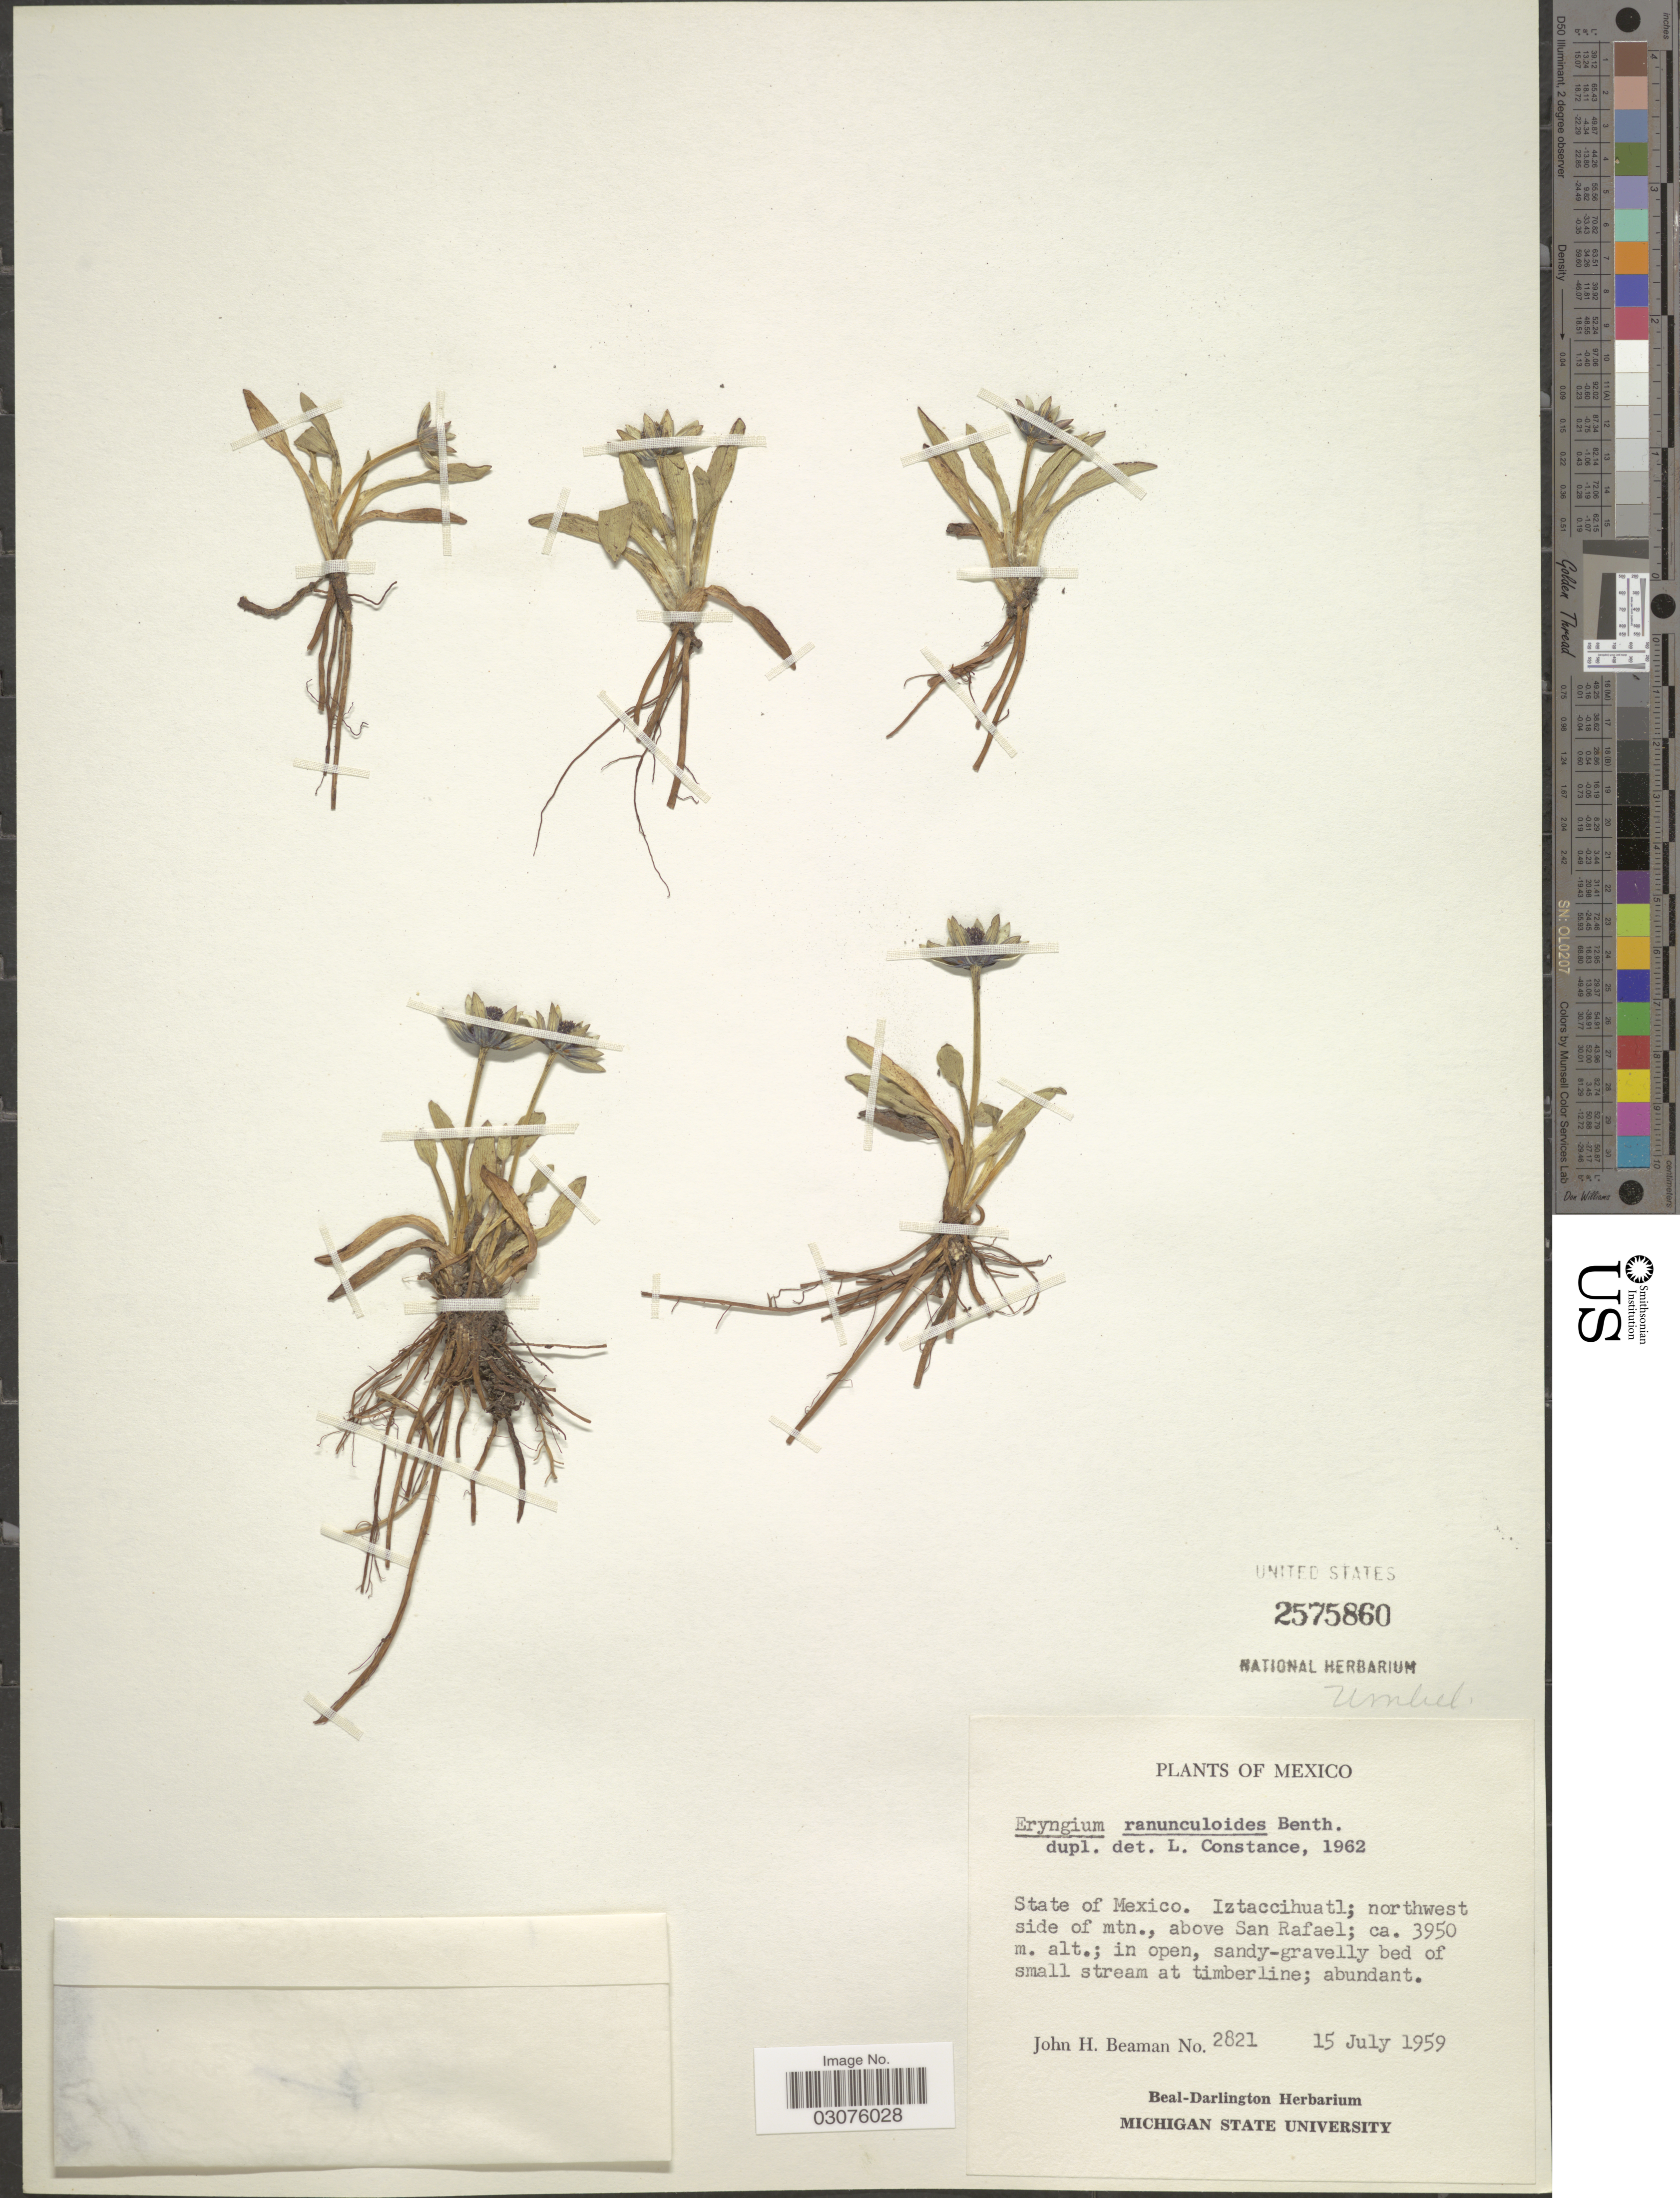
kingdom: Plantae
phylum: Tracheophyta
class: Magnoliopsida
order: Apiales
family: Apiaceae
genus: Eryngium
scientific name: Eryngium ranunculoides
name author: Benth.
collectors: J. H. Beaman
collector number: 2821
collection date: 1959-07-15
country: Mexico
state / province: México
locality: State of Mexico. Iztaccihuatl; northwest side of mtn., above San Rafael.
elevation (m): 3950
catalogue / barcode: US 2575860